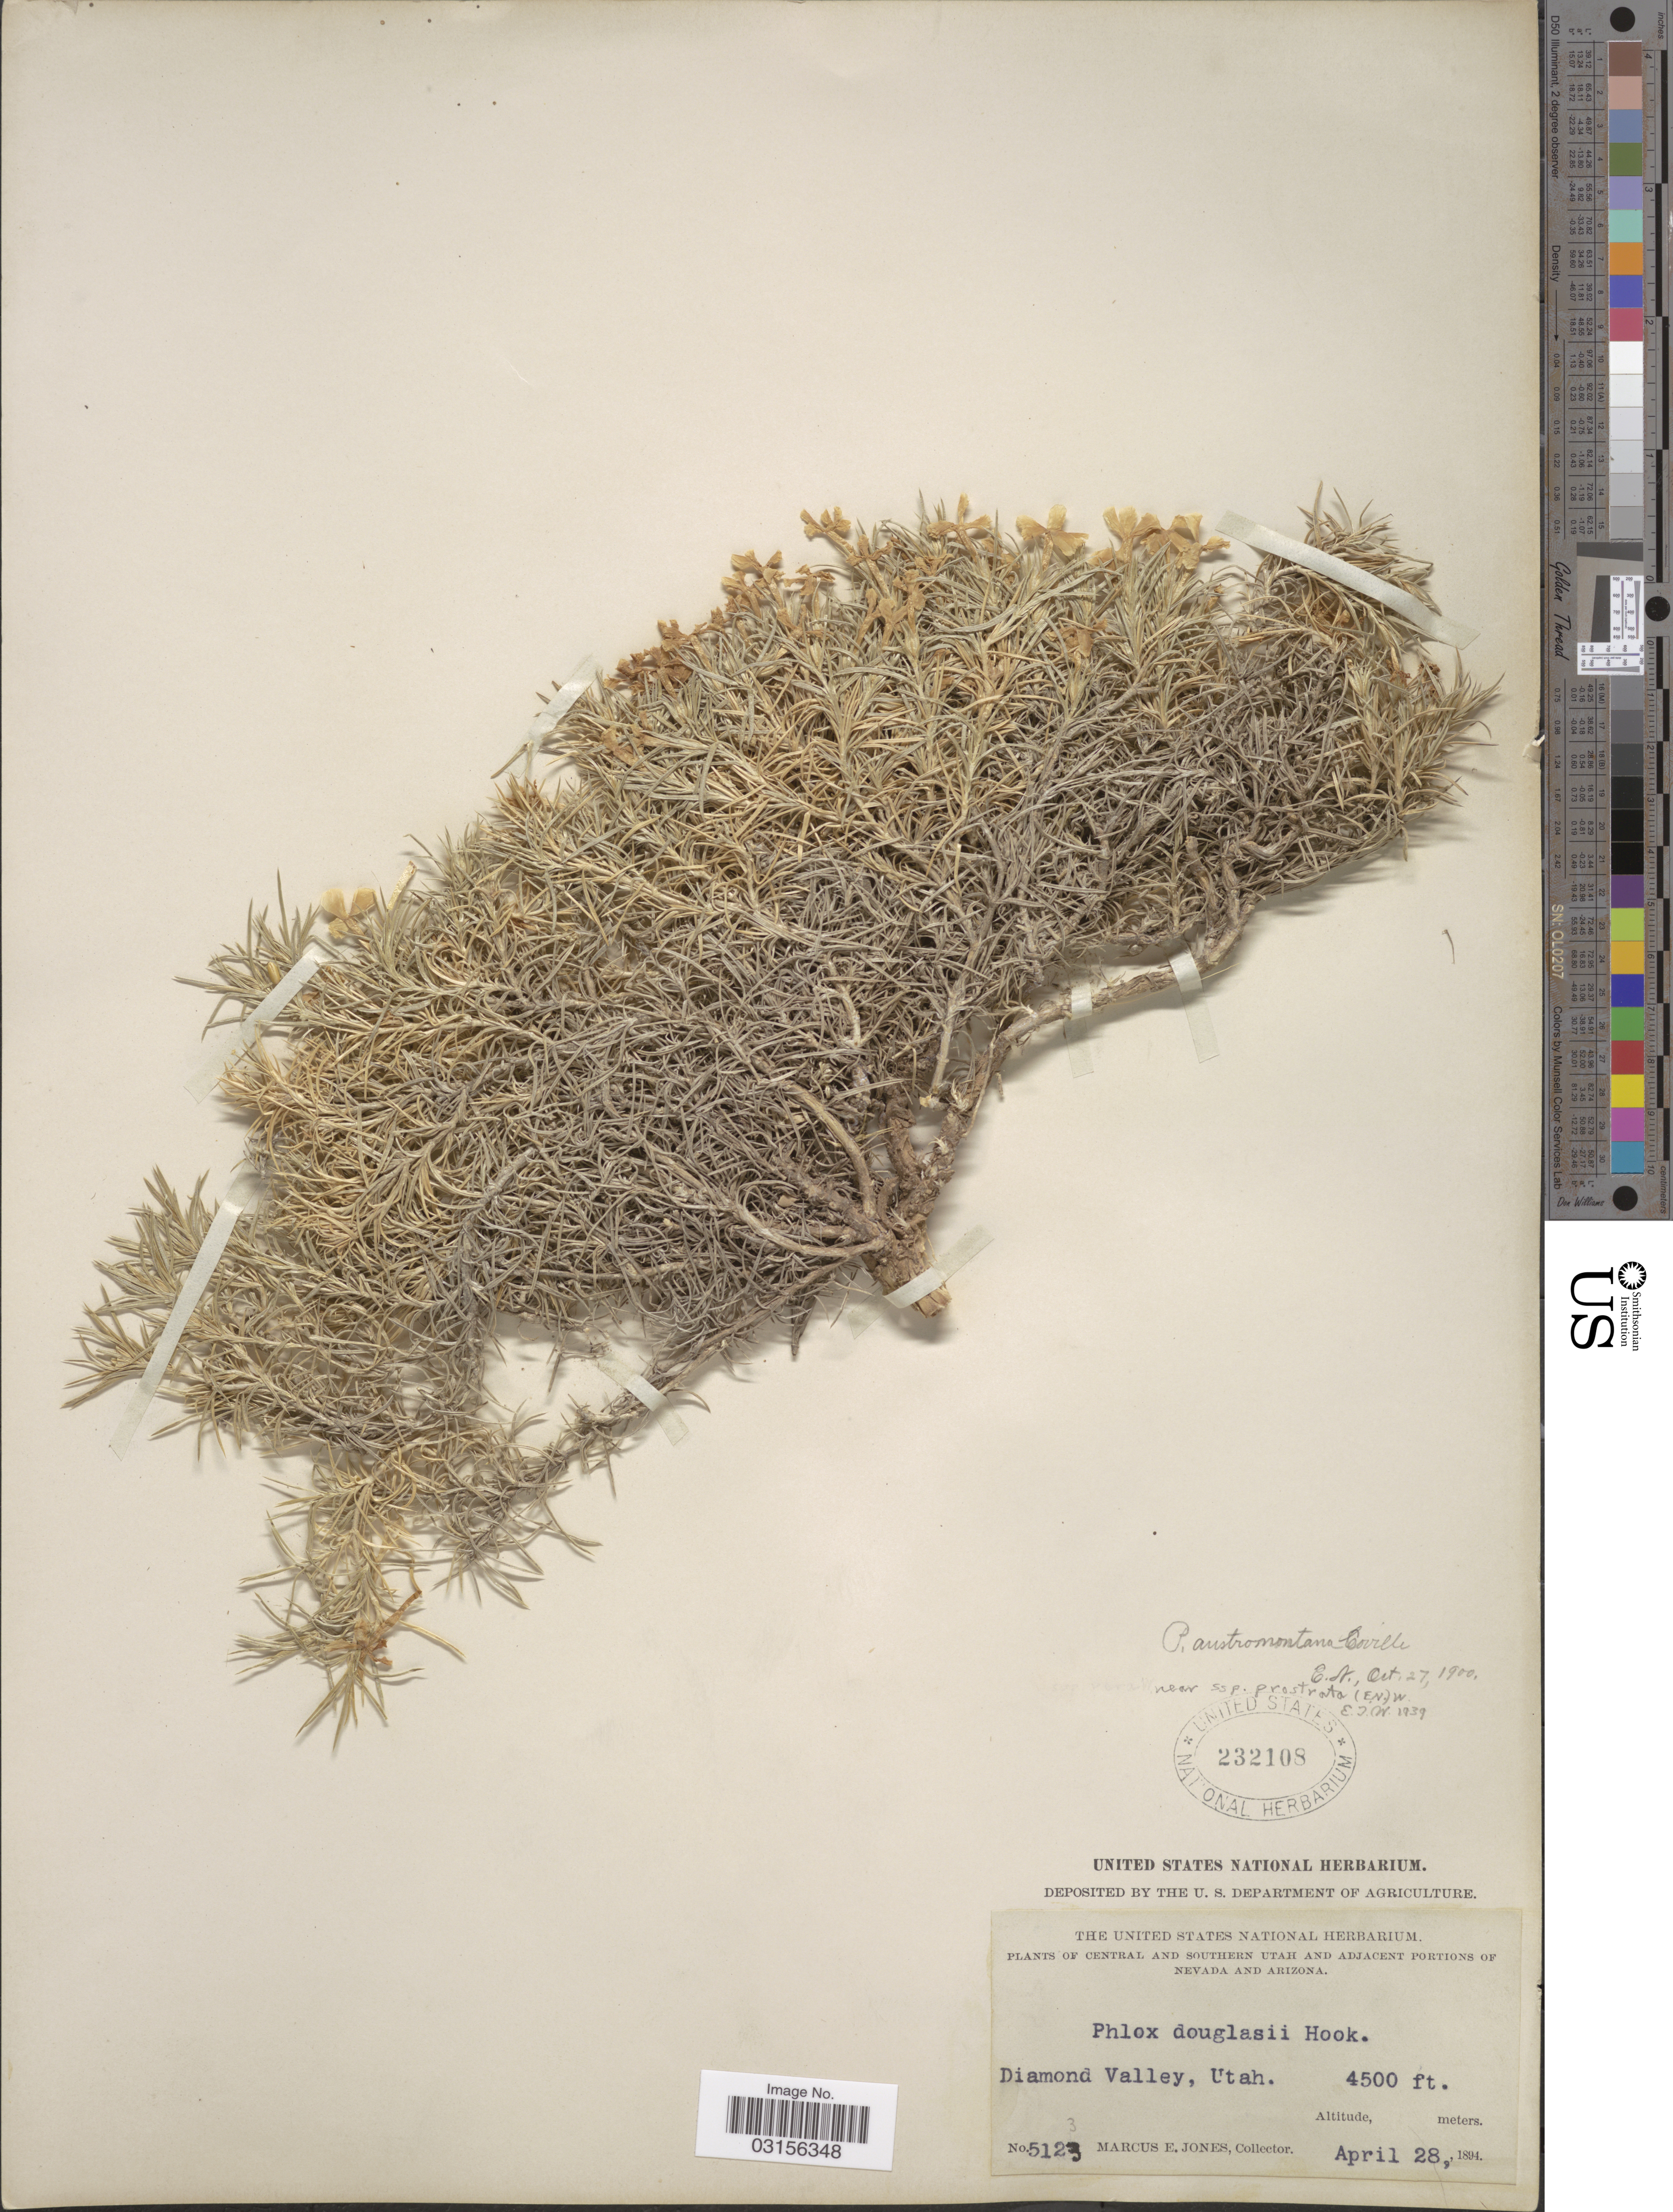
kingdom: Plantae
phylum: Tracheophyta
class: Magnoliopsida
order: Ericales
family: Polemoniaceae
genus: Phlox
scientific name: Phlox austromontana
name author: Coville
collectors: M. E. Jones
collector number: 5123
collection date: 1894-04-28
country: United States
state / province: Utah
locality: Central and Southern Utah. Diamond Valley.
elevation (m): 1372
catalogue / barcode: US 232108